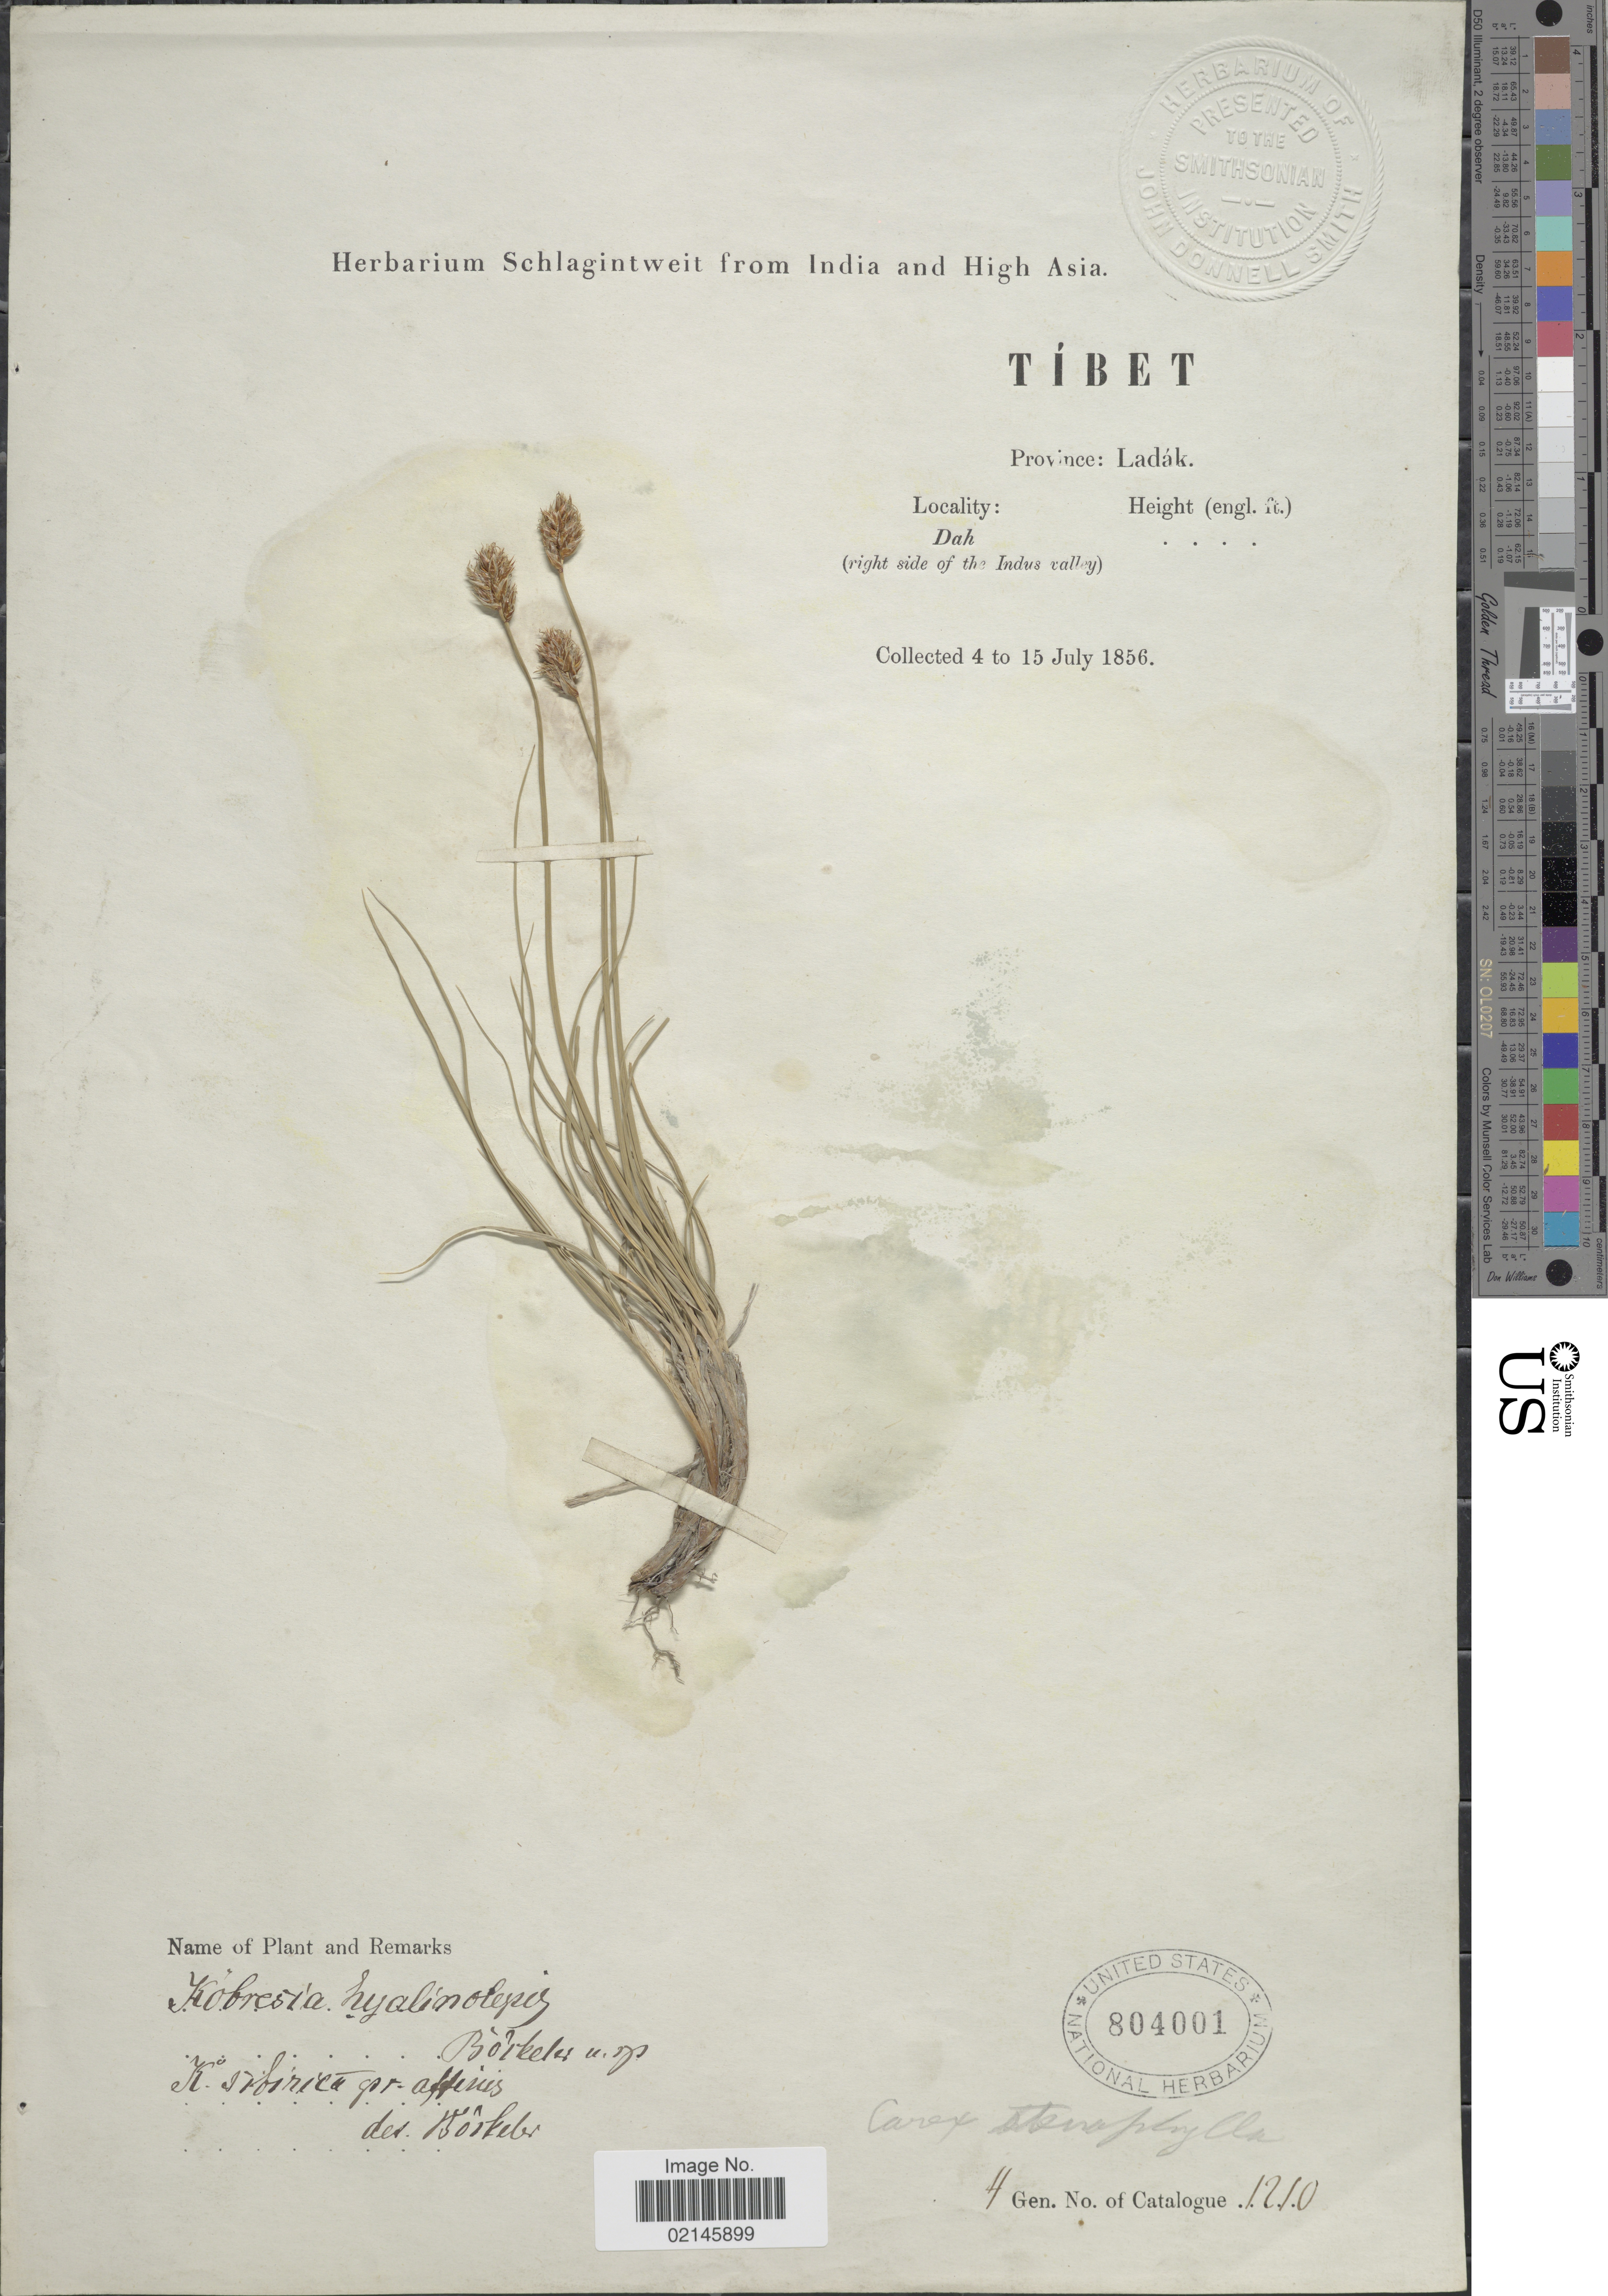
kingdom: Plantae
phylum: Tracheophyta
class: Liliopsida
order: Poales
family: Cyperaceae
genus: Carex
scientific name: Carex stenophylla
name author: Wahlenb.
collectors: ex herb. Schlagintweit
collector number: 1210?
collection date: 1856-07-04/1856-07-15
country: India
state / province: Ladakh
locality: Tibet. Province Ladák, Dah (right side of the Indus valley)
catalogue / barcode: US 804001